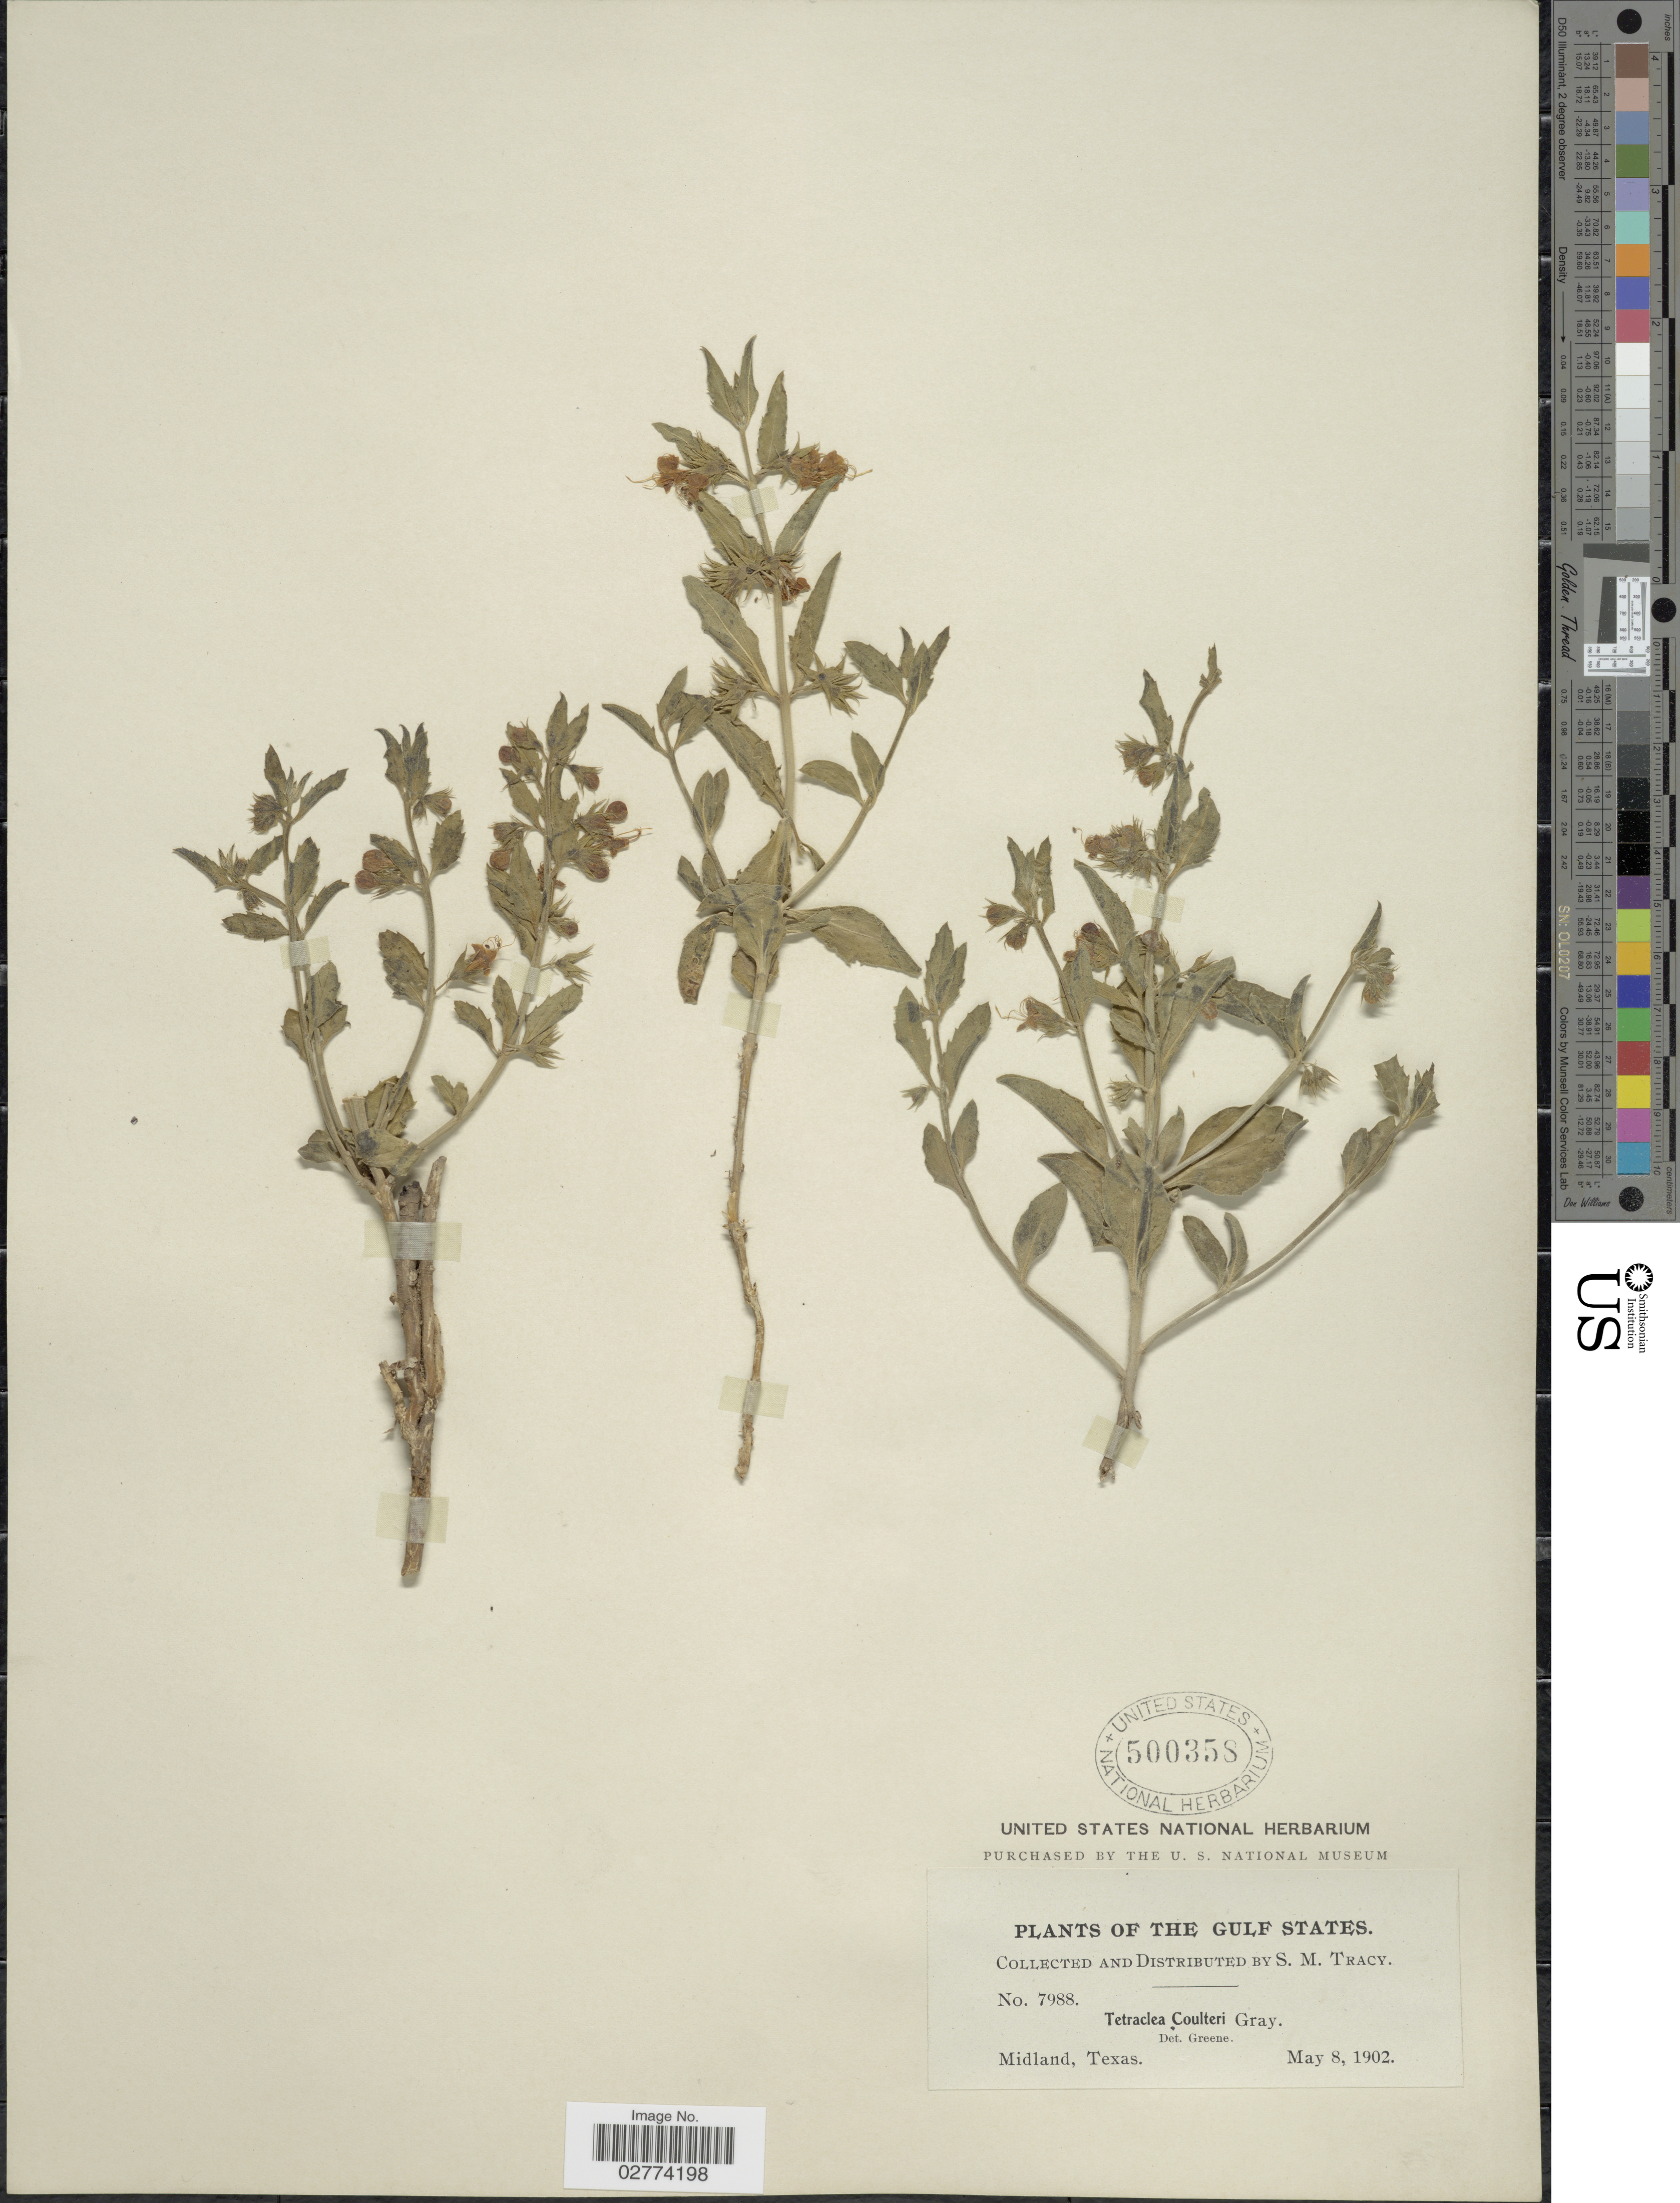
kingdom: Plantae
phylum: Tracheophyta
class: Magnoliopsida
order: Lamiales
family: Lamiaceae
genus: Tetraclea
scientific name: Tetraclea coulteri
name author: A. Gray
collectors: S. M. Tracy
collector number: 7988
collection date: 1902-05-08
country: United States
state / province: Texas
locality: The Gulf States, Midland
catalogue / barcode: US 500358